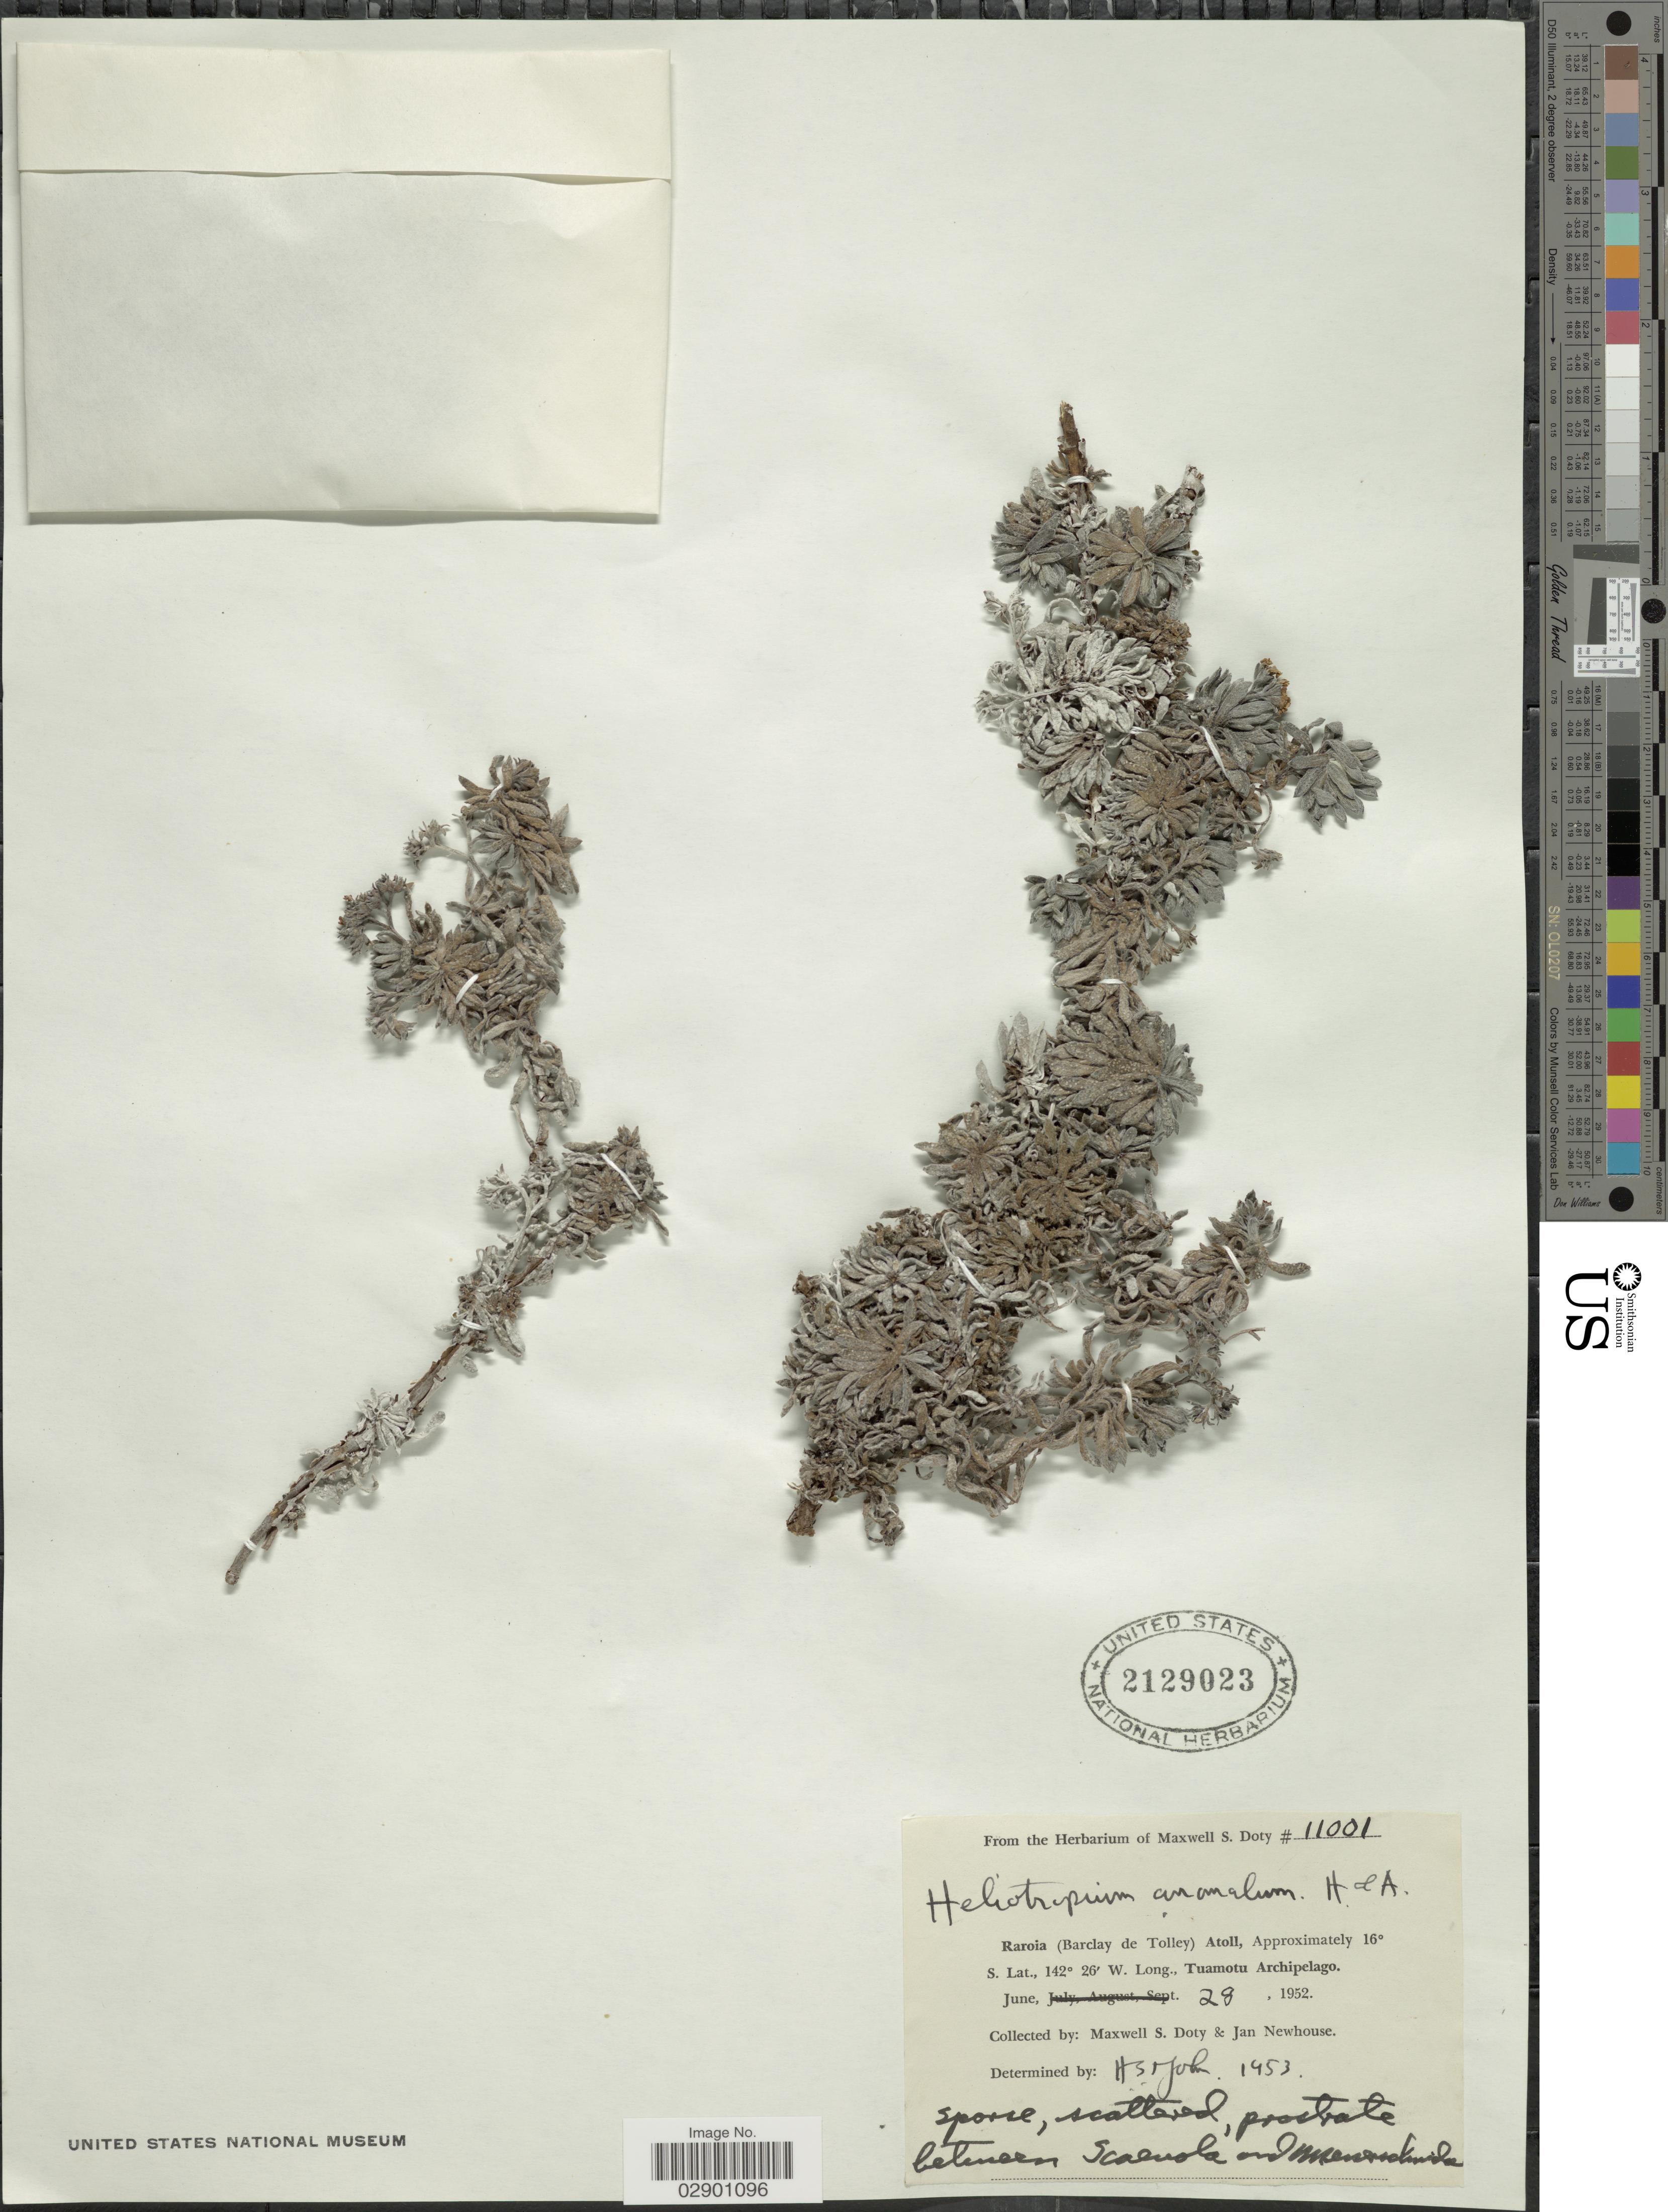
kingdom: Plantae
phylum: Tracheophyta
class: Magnoliopsida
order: Boraginales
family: Heliotropiaceae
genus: Heliotropium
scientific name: Heliotropium anomalum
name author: Hook. & Arn.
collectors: M. S. Doty & J. Newhouse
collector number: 11001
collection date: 1952-06-28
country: French Polynesia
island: Raroia [Barclay de Tolley] Atoll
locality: Raroia (Barclay de Tolley) Atoll, Tuamotu Archipelago.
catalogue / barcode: US 2129023